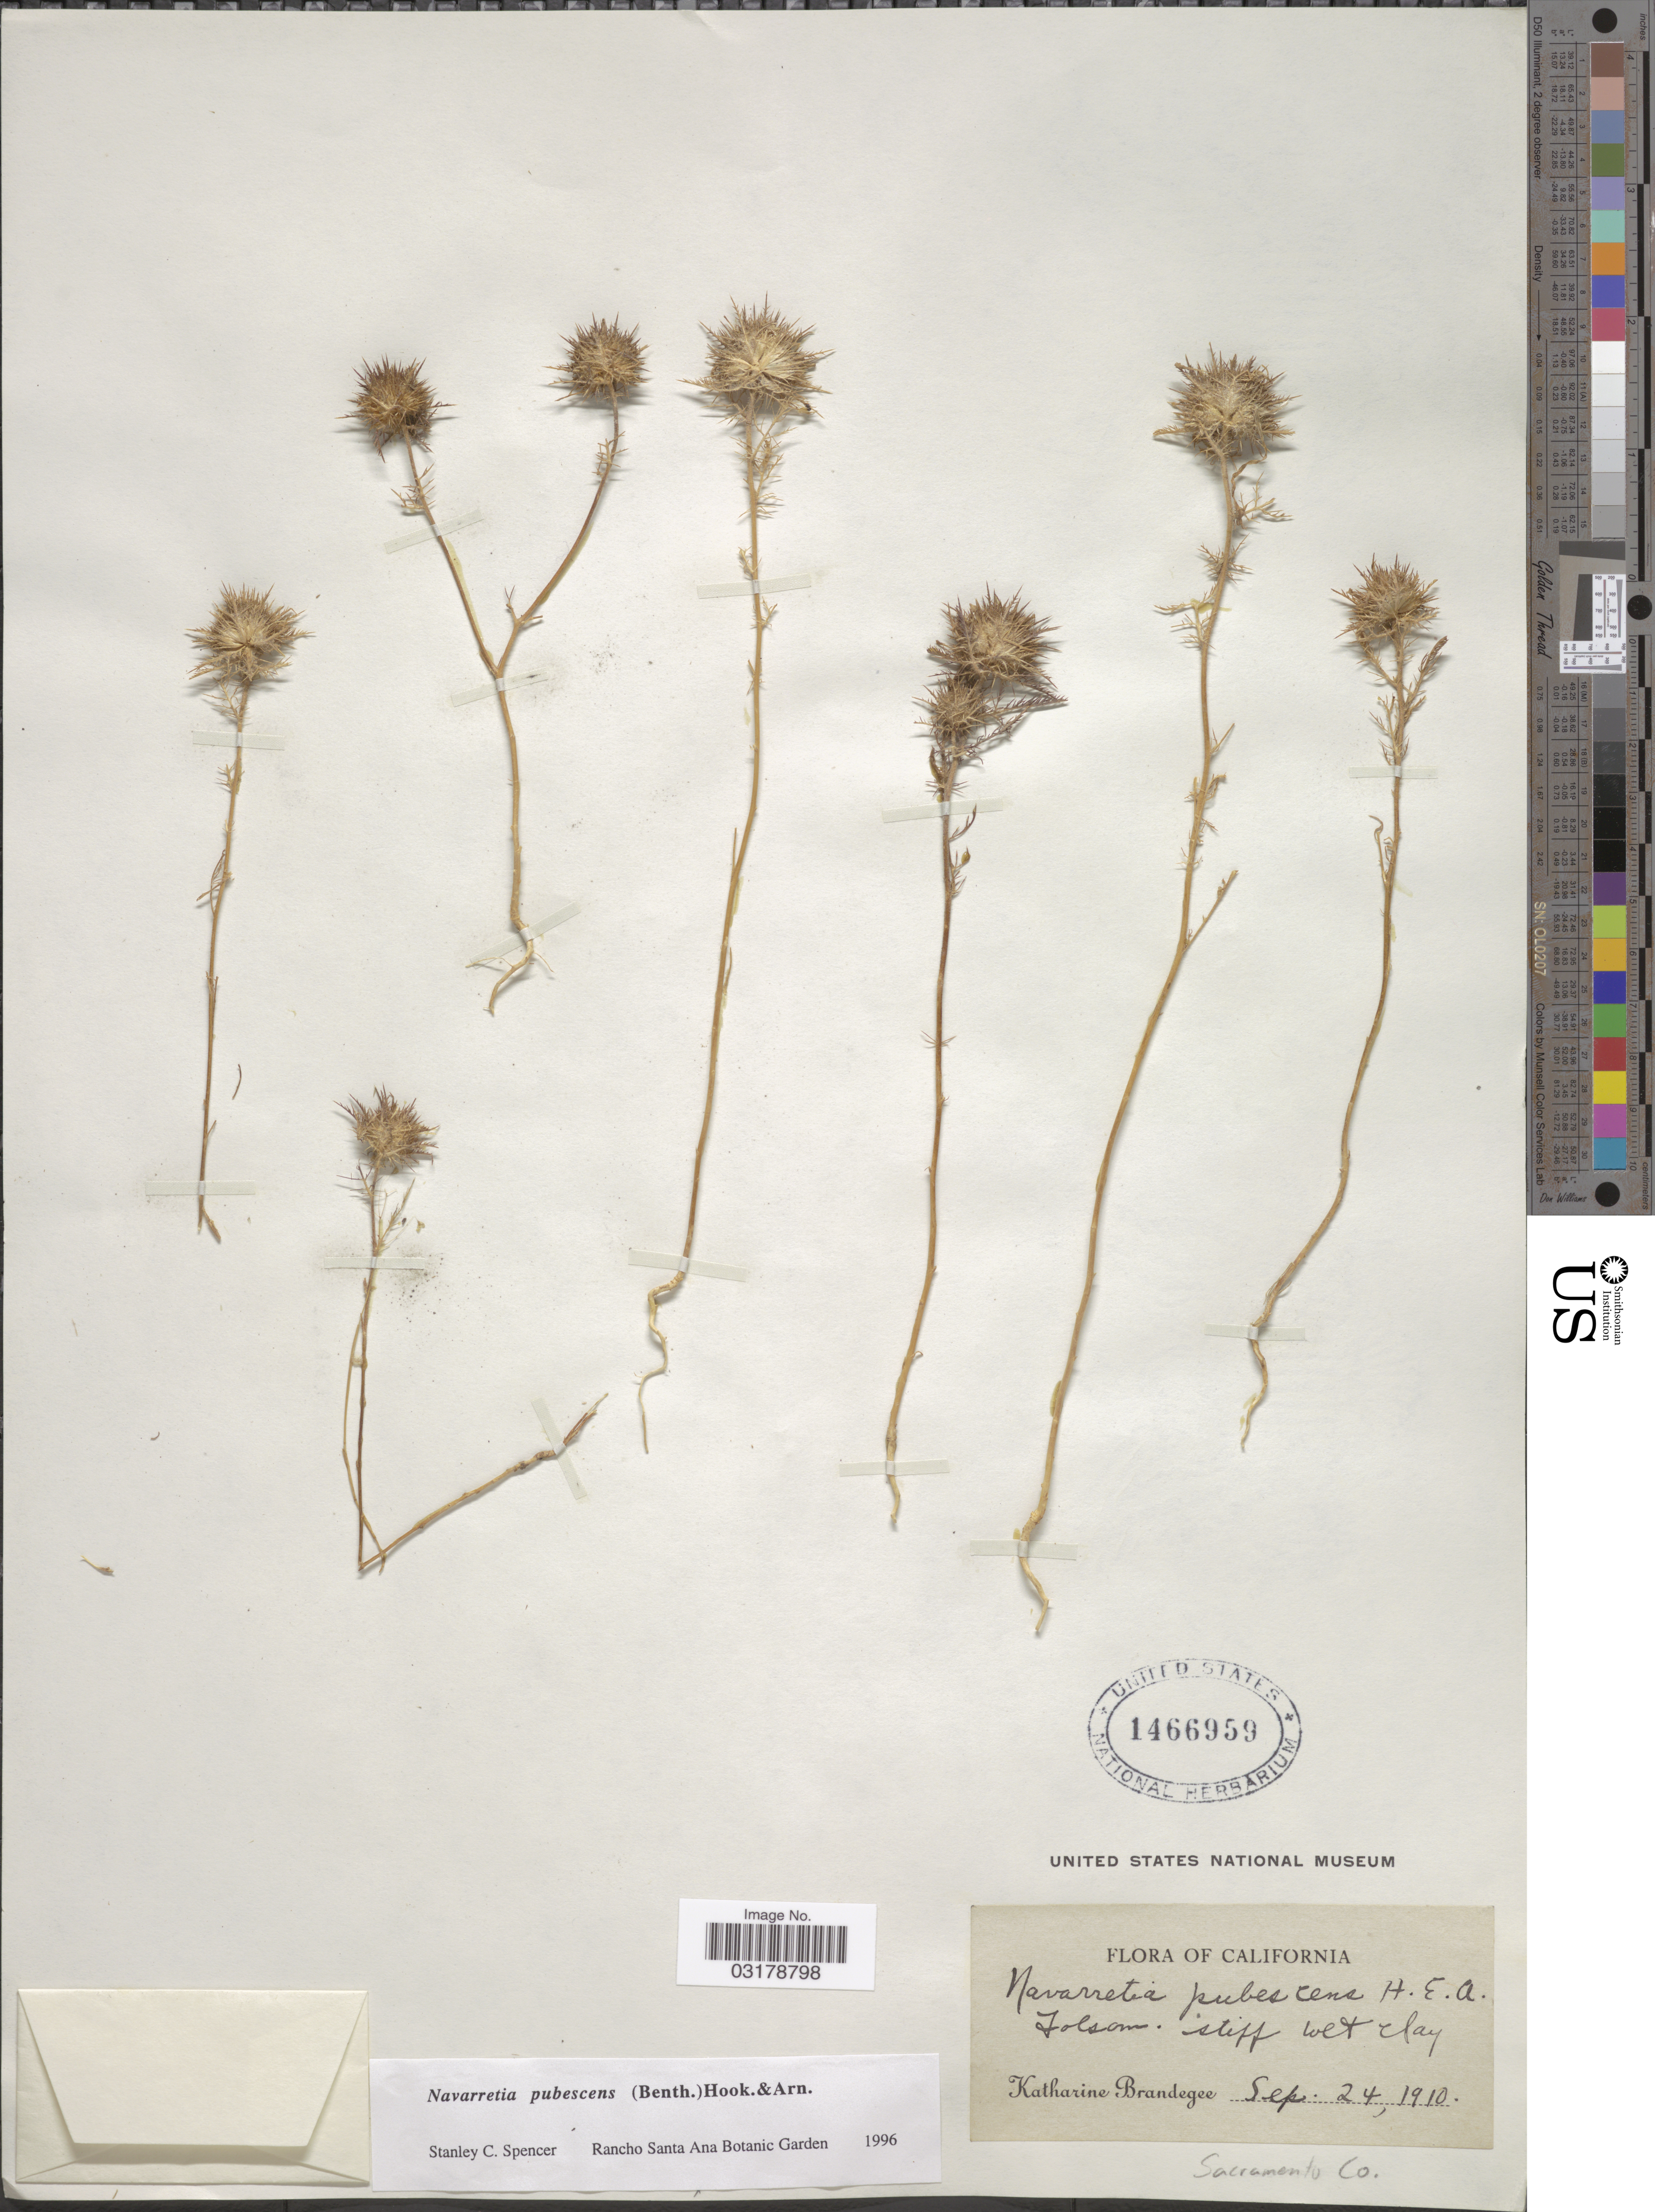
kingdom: Plantae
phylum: Tracheophyta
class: Magnoliopsida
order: Ericales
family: Polemoniaceae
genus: Navarretia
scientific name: Navarretia pubescens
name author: (Benth.) Hook. & Arn.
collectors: M. K. Brandegee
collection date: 1910-09-24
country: United States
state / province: California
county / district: Sacramento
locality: Sacramento Co.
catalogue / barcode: US 1466959